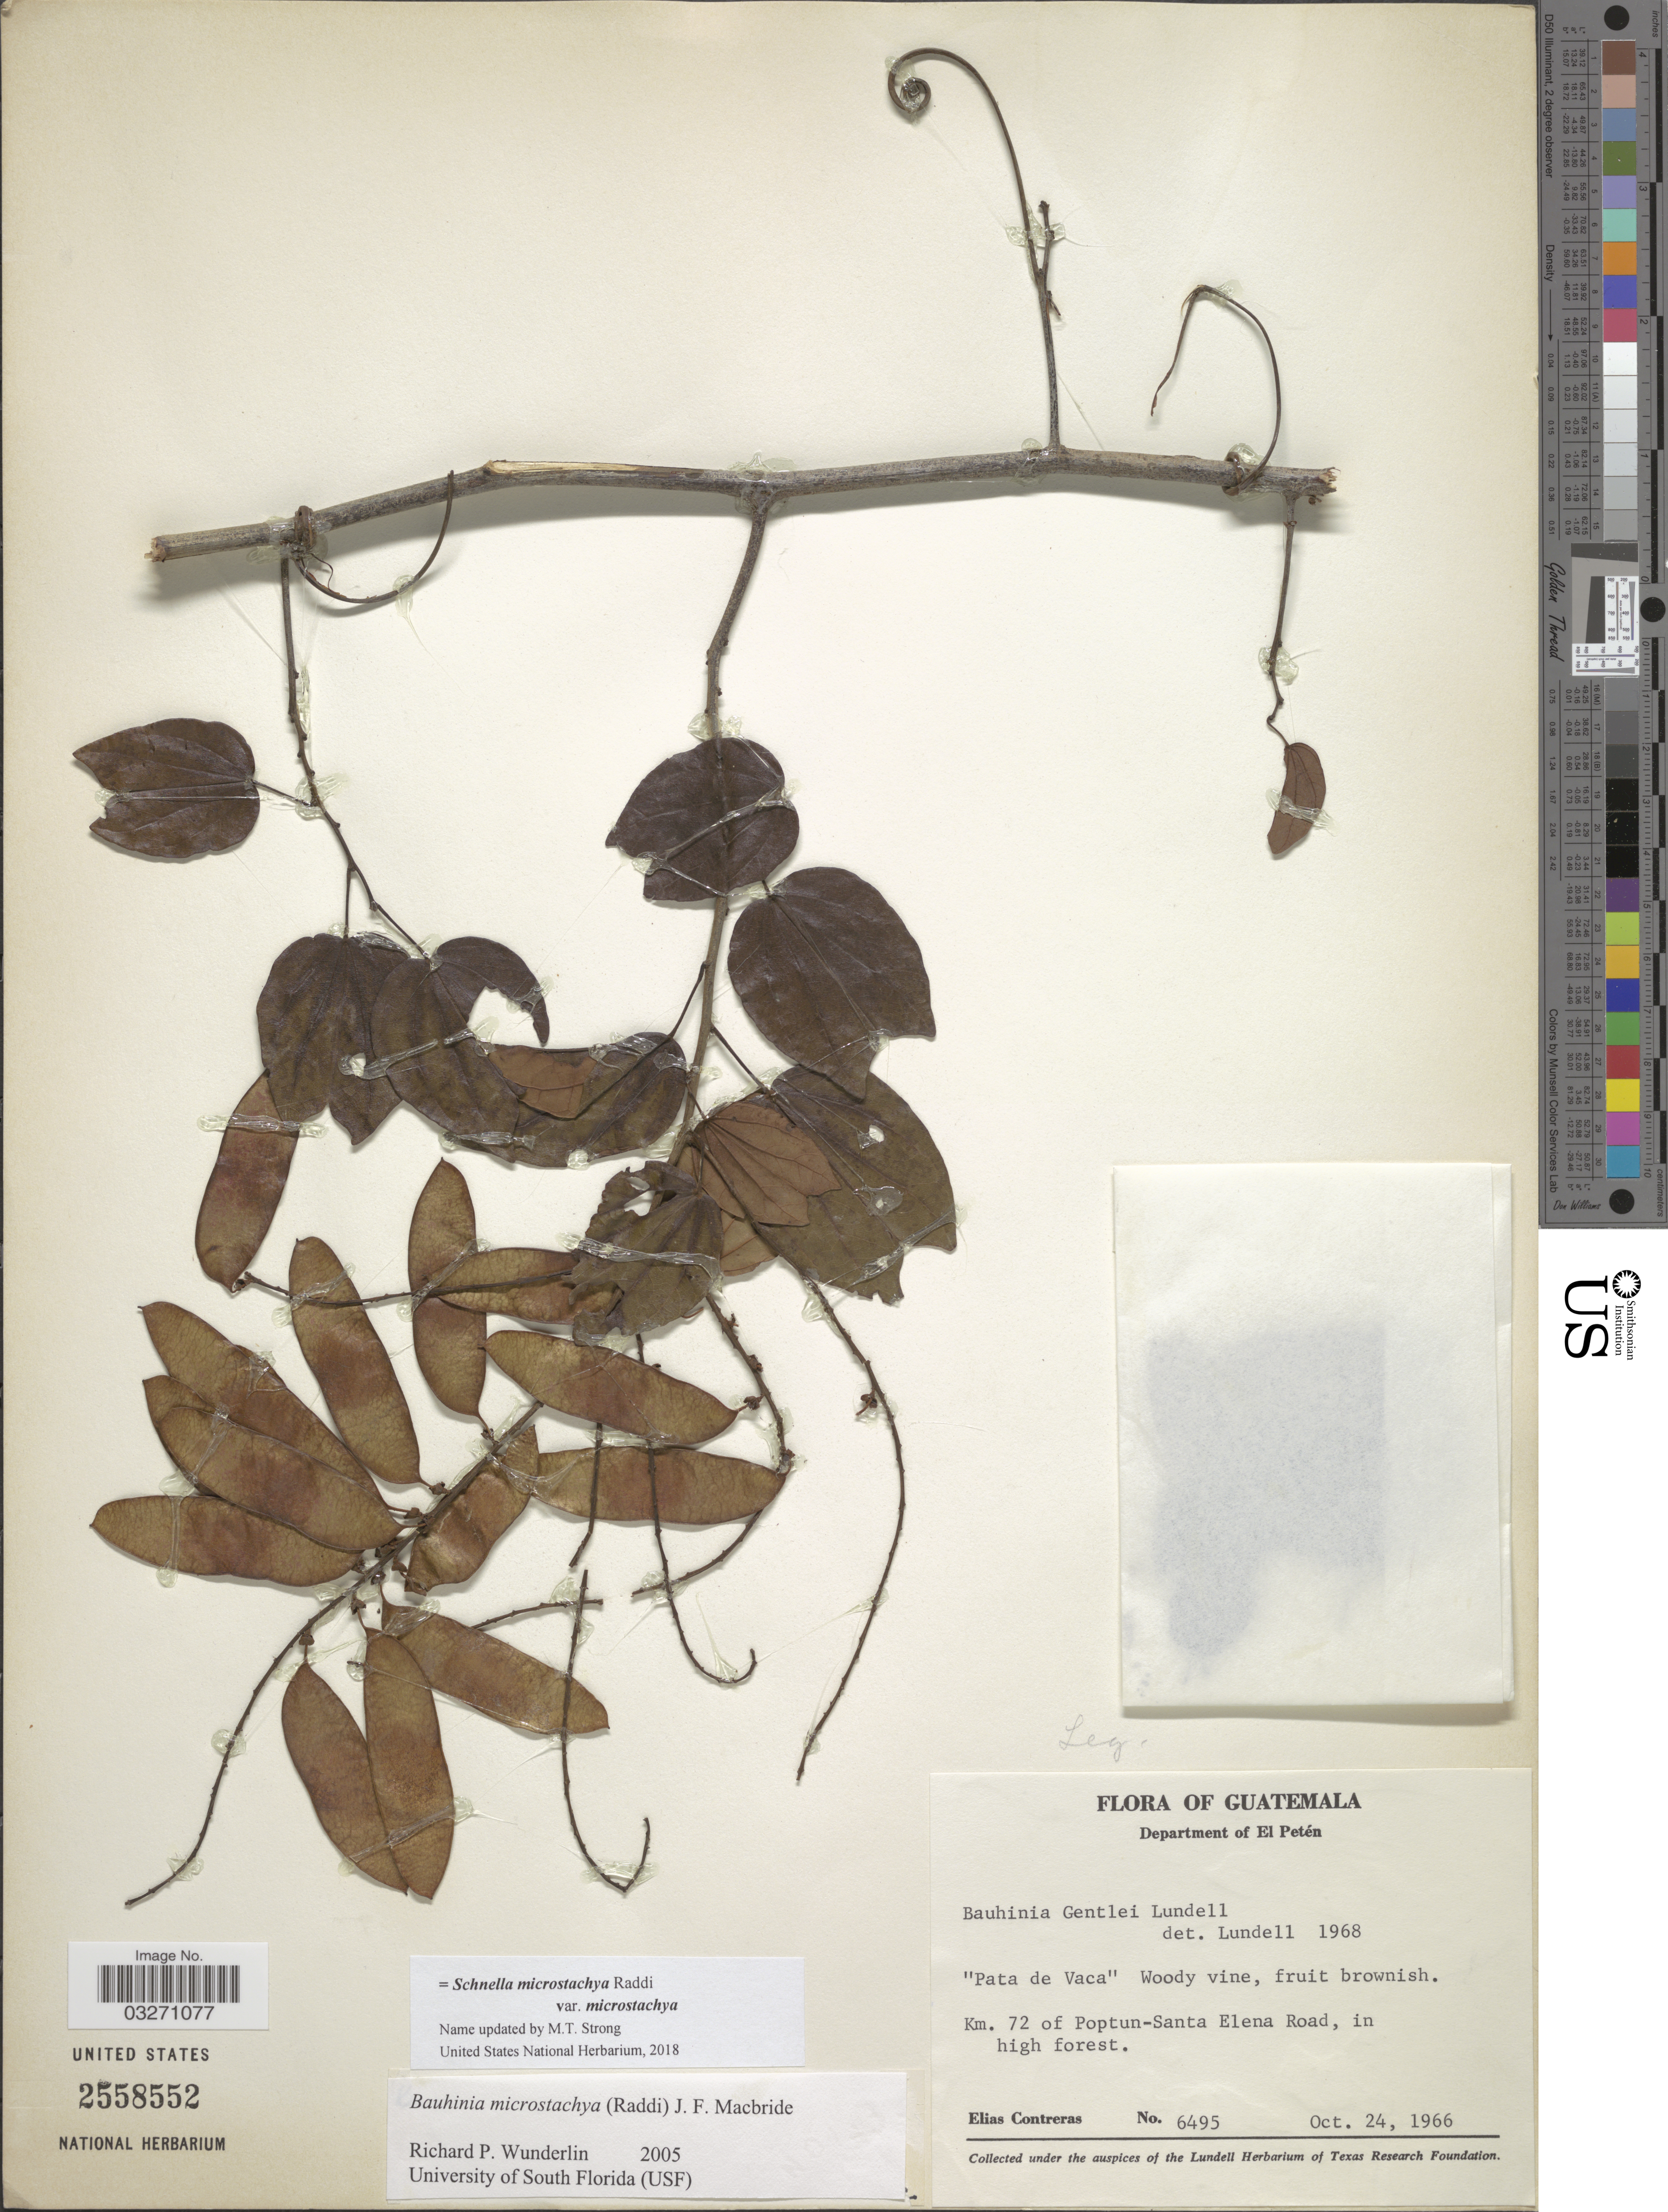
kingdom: Plantae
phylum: Tracheophyta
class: Magnoliopsida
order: Fabales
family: Fabaceae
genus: Schnella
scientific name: Schnella microstachya var. microstachya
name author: Raddi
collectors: E. Contreras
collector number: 6495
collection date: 1966-10-24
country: Guatemala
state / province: El Petén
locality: Department of El Petén, Km. 72 of Poptun-Santa Elena Road, in high forest.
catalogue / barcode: US 2558552